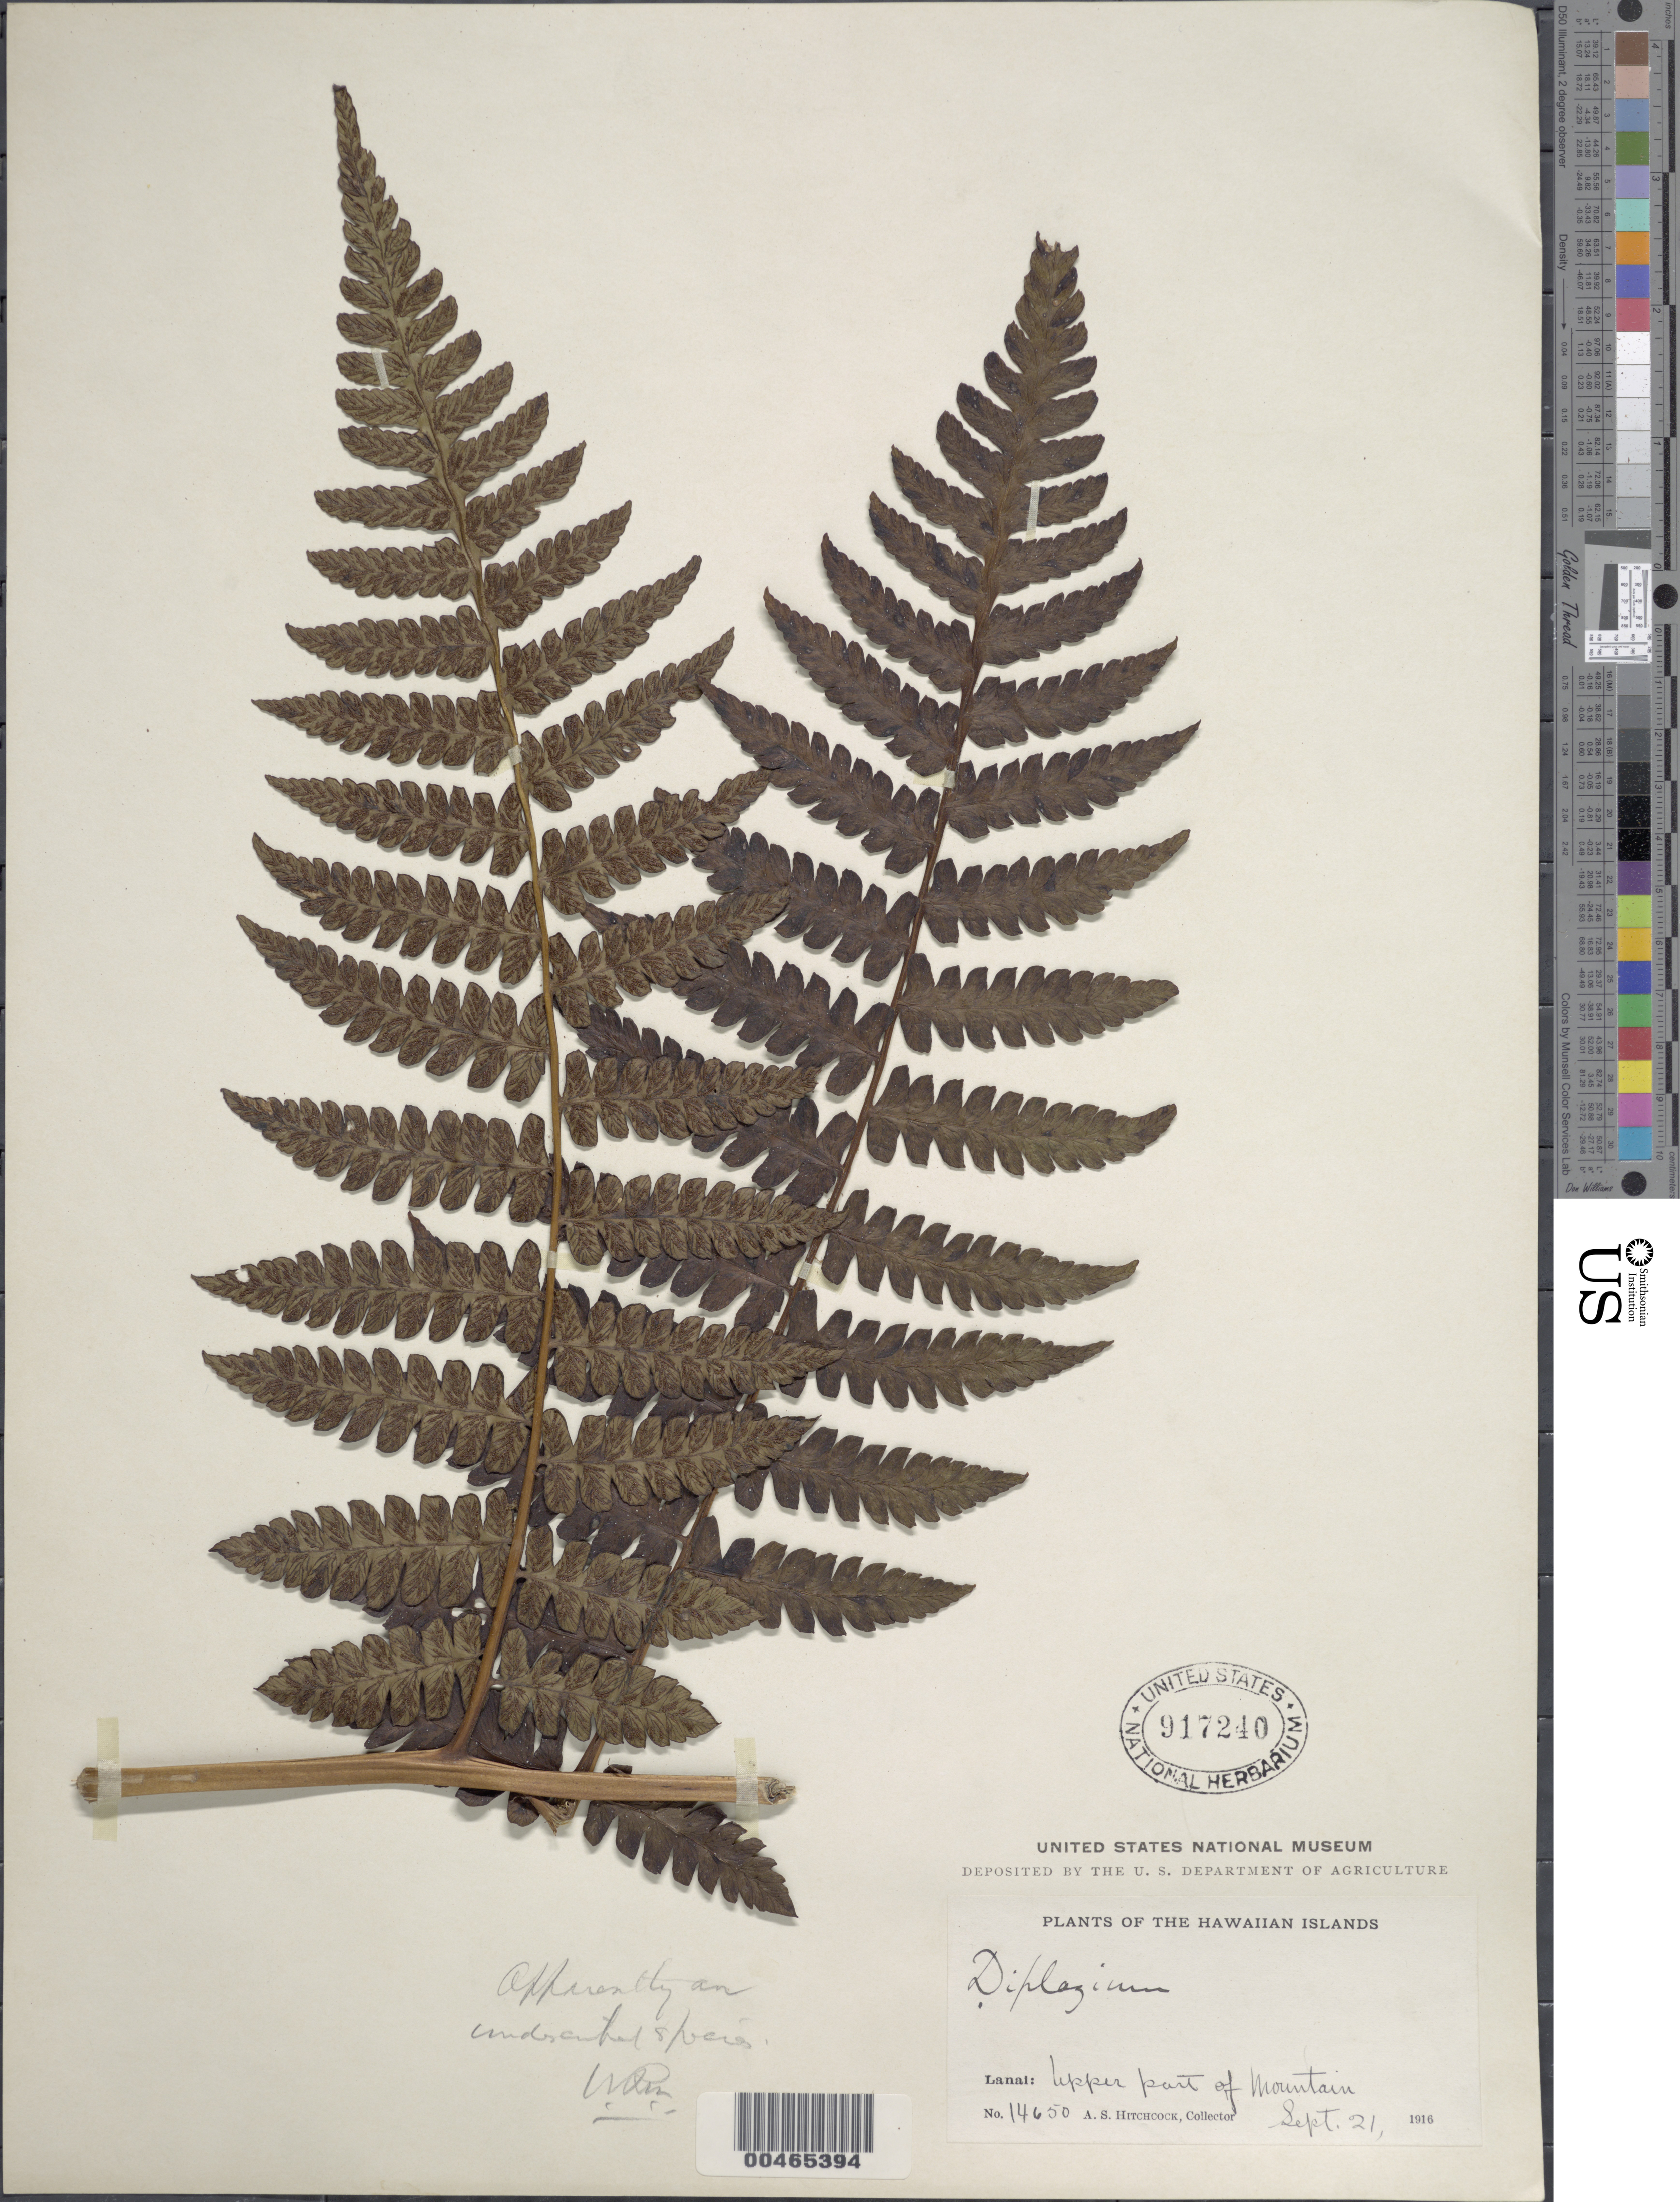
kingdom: Plantae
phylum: Tracheophyta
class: Polypodiopsida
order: Polypodiales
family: Athyriaceae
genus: Diplazium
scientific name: Diplazium sp.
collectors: A. S. Hitchcock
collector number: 14650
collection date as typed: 21 Sep 1916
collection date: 1916-09-21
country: United States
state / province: Hawaii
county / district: Maui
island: Lana'i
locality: Upper part of Mountain, Lanai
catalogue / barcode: US 917240